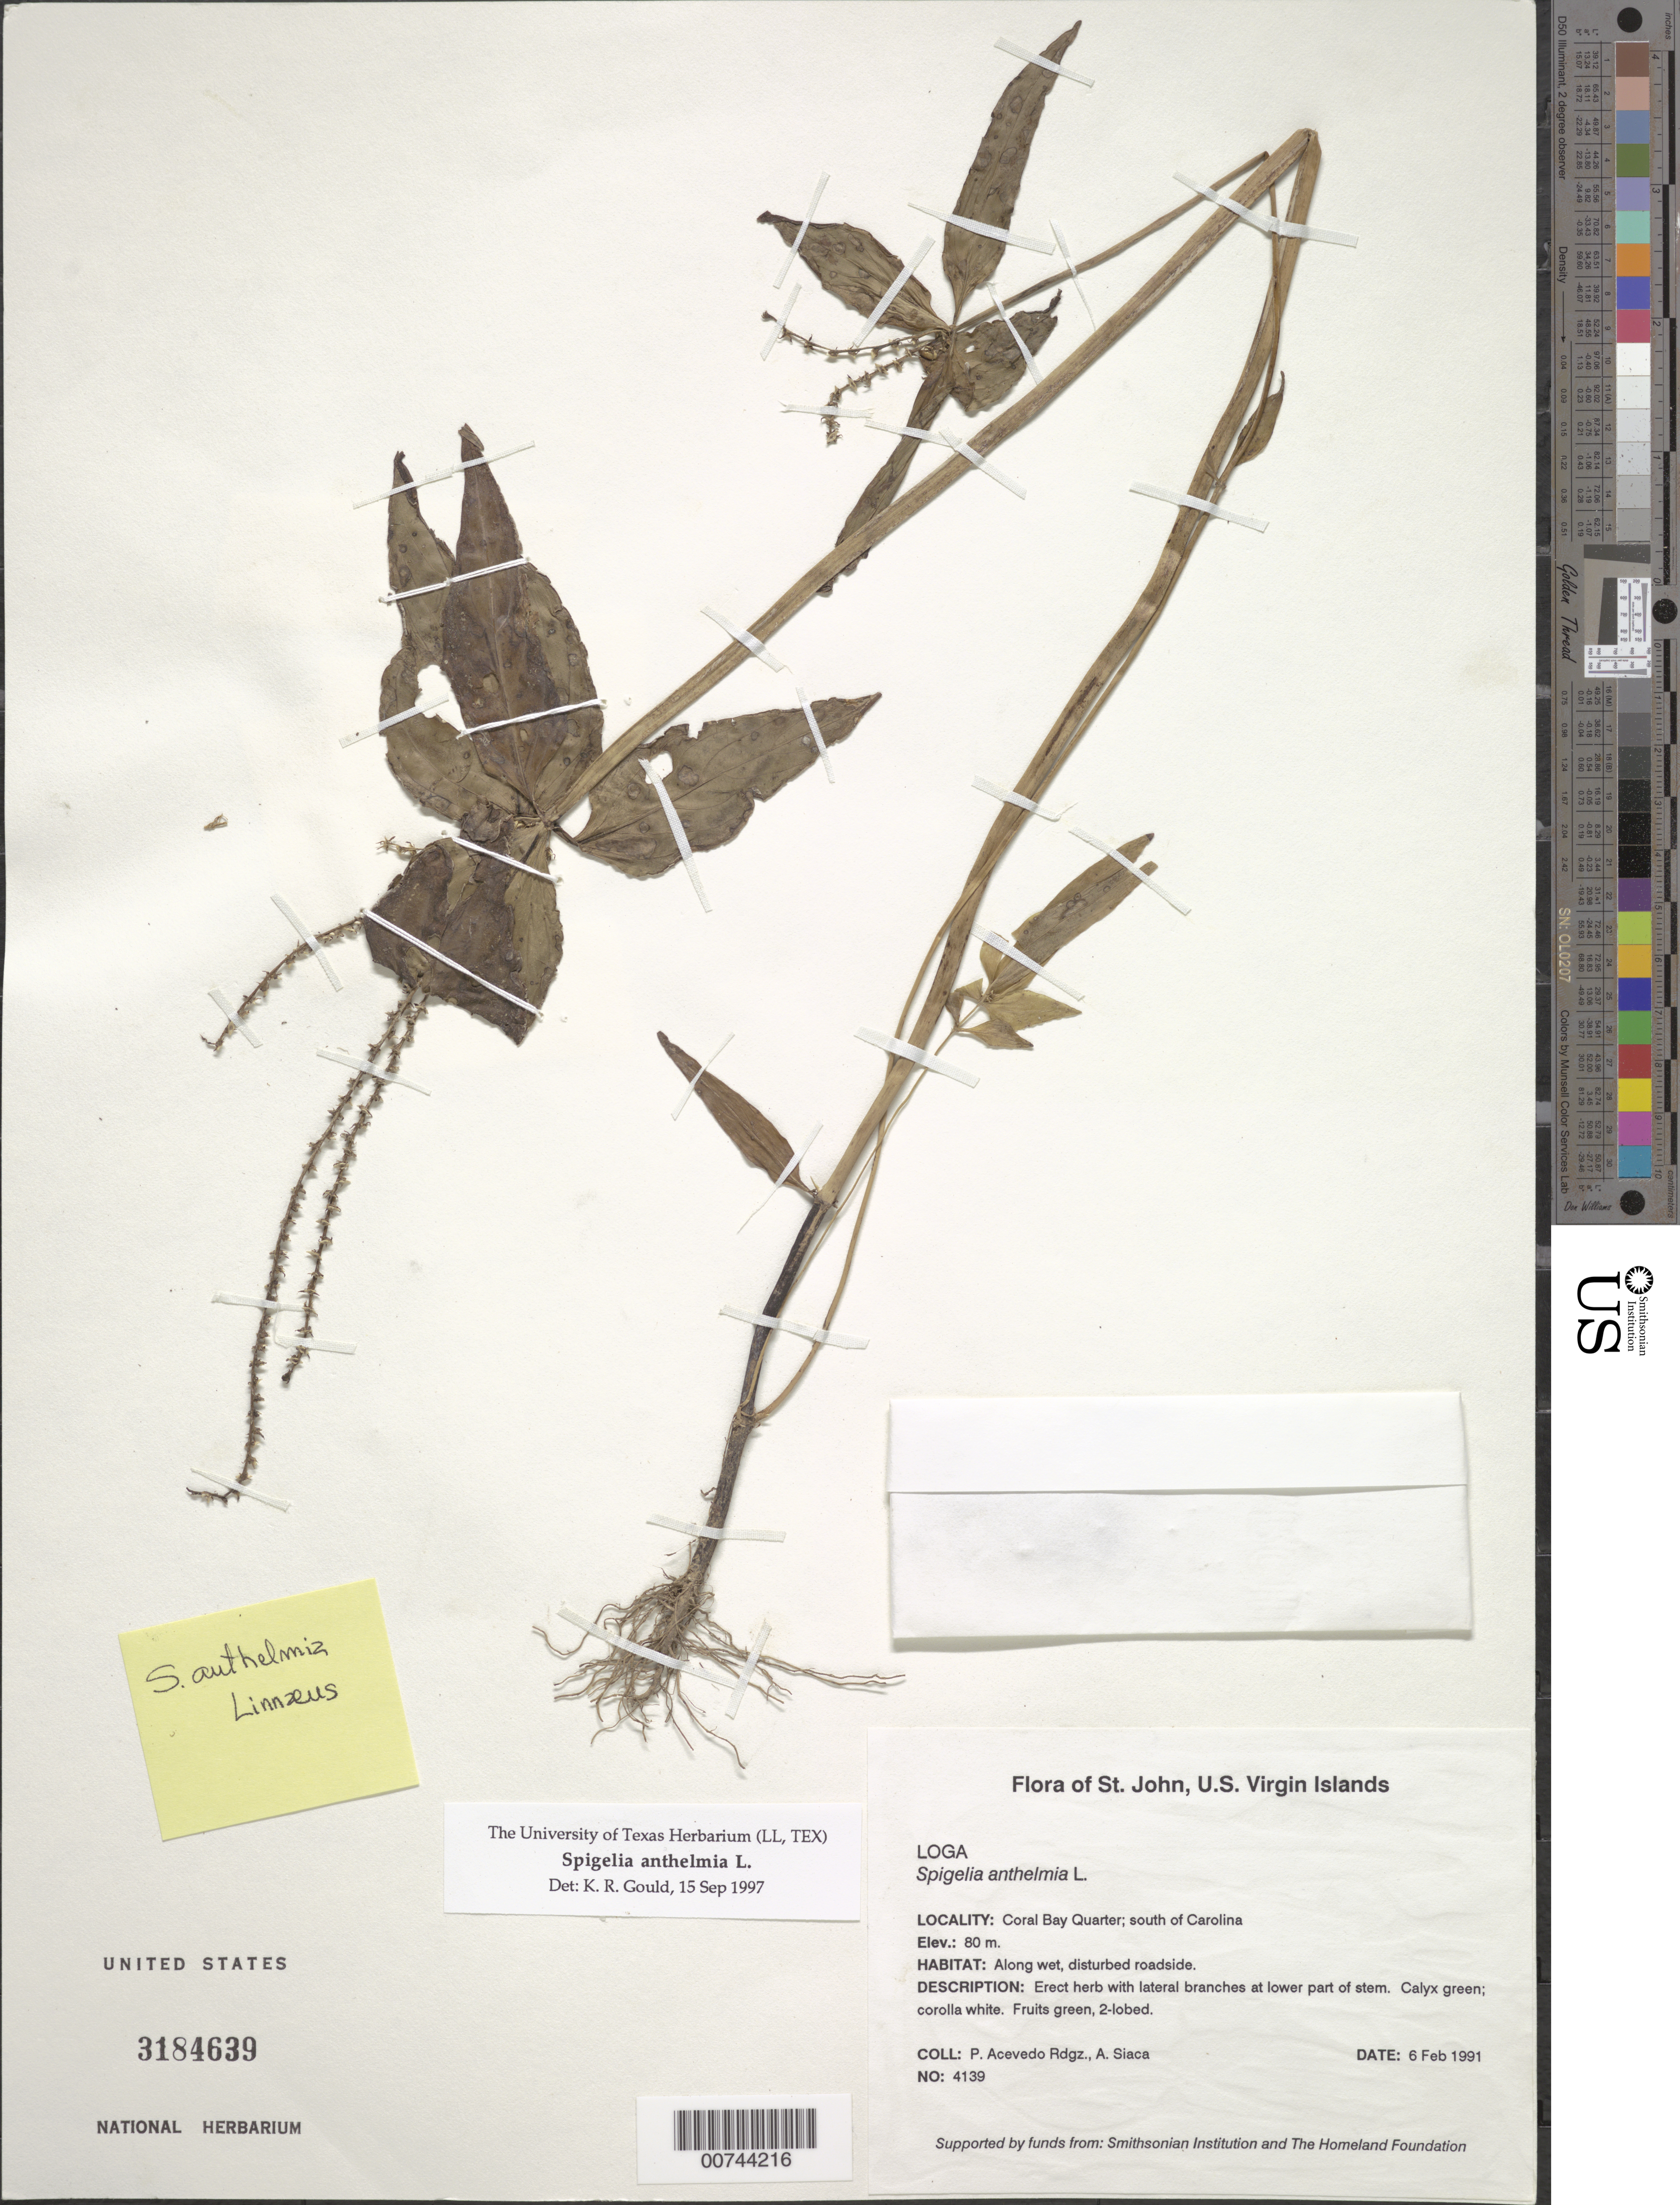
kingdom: Plantae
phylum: Tracheophyta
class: Magnoliopsida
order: Gentianales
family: Loganiaceae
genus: Spigelia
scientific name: Spigelia anthelmia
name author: L.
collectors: P. Acevedo-Rodr. & A. Siaca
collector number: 4139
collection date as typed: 06 Feb 1991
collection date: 1991-02-06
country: U.S. Virgin Islands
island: St. John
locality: Coral Bay Quarter; south of Carolina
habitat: Along wet, disturbed roadside.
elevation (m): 80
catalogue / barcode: US 3184639